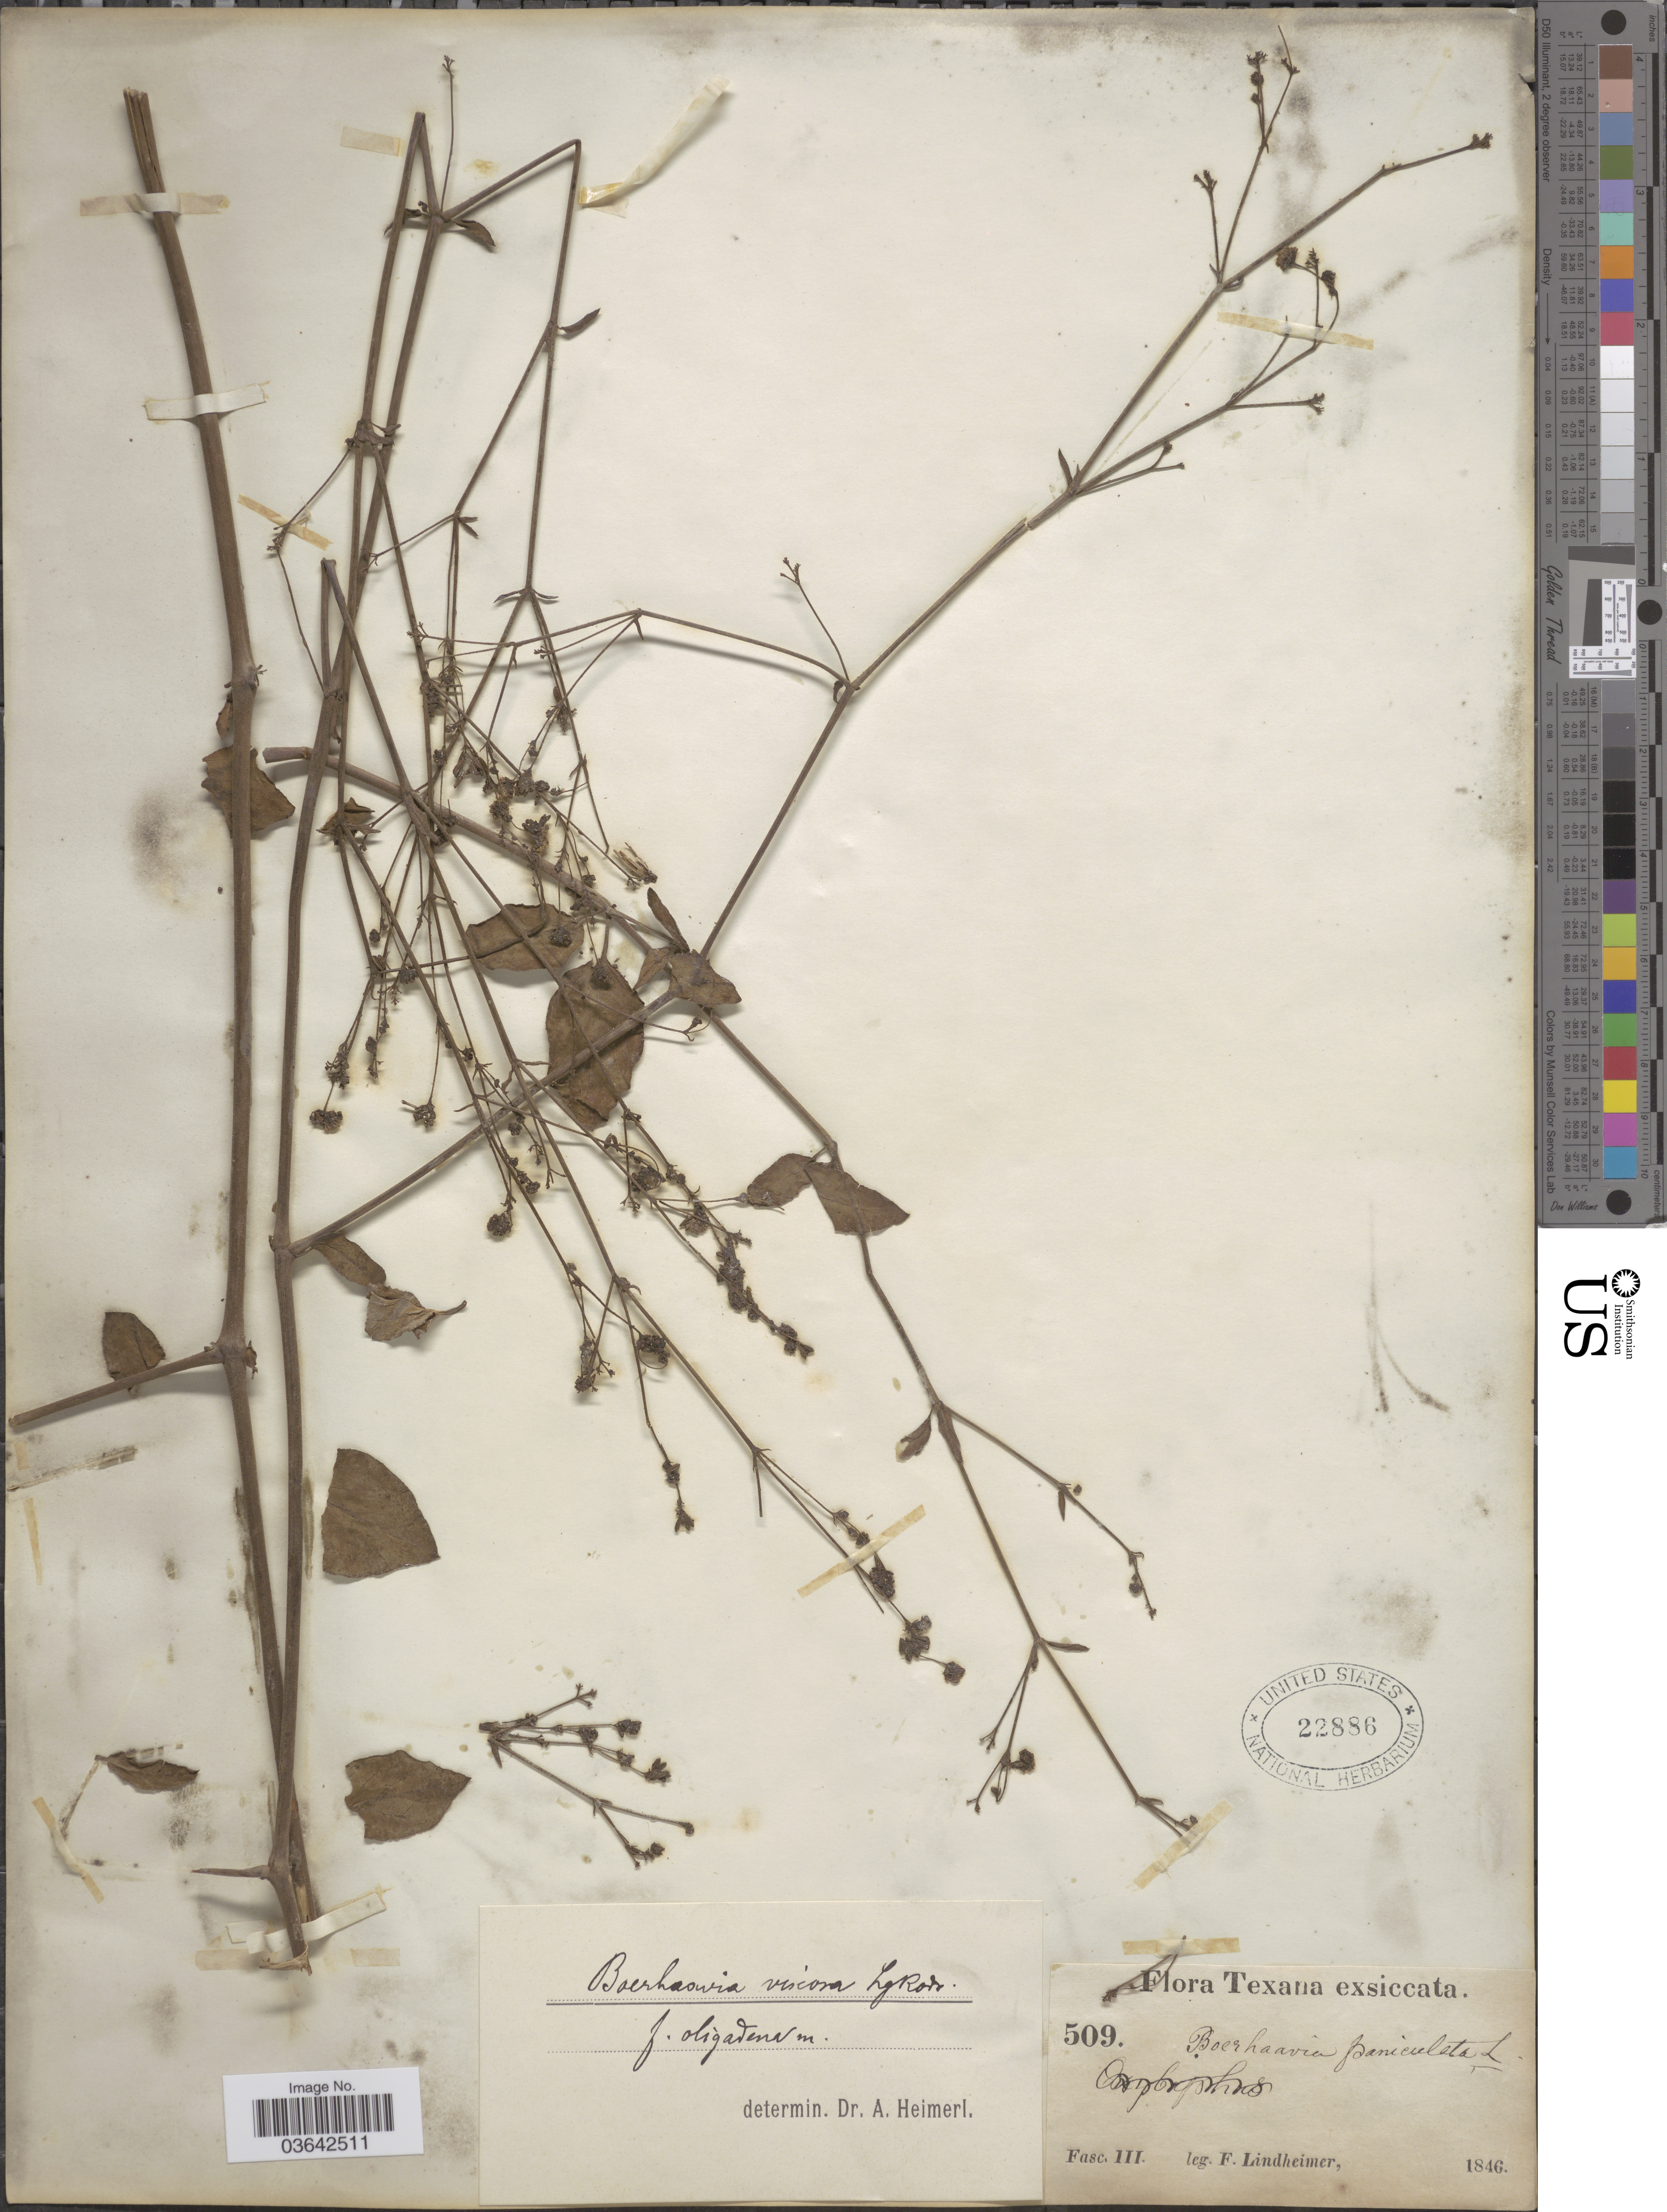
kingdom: Plantae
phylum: Tracheophyta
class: Magnoliopsida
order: Caryophyllales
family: Nyctaginaceae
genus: Boerhavia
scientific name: Boerhavia coccinea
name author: Mill.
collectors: F. Lindheimer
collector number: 509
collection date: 1846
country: United States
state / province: Texas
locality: Fasc. III. [unsure placement].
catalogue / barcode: US 22886